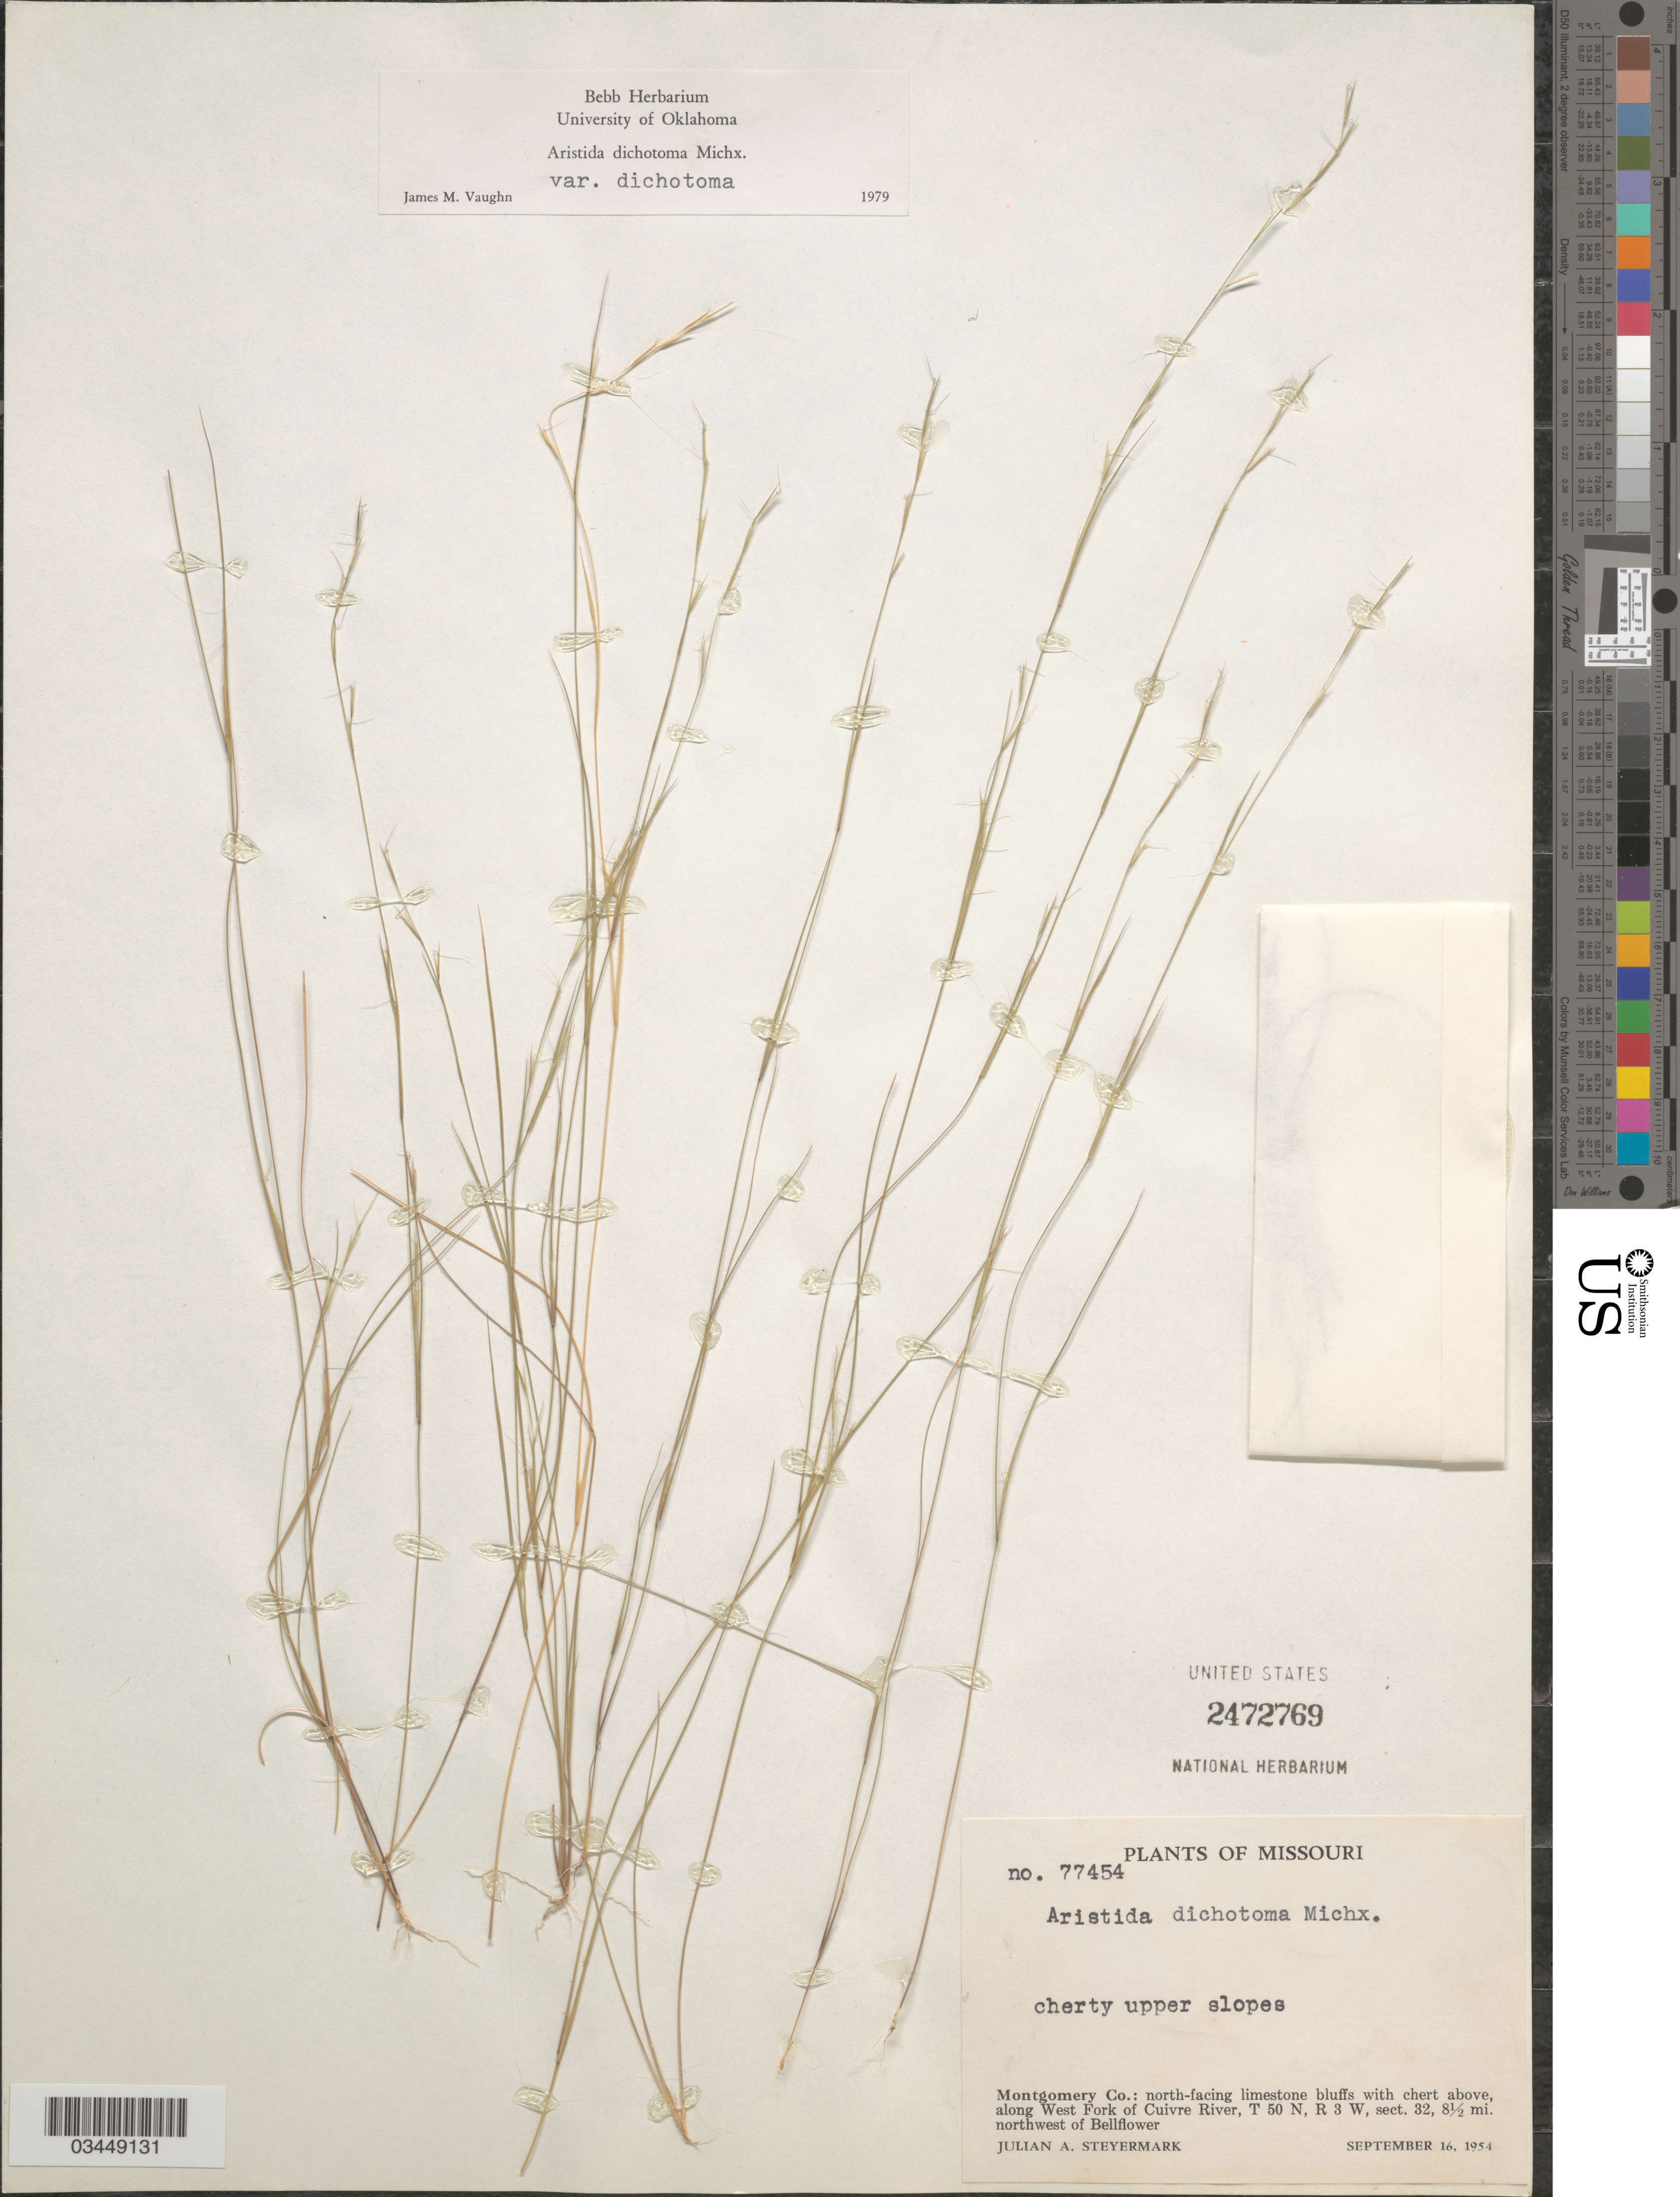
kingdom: Plantae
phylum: Tracheophyta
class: Liliopsida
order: Poales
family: Poaceae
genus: Aristida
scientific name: Aristida dichotoma var. dichotoma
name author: Michx.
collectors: J. Steyermark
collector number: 77454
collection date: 1954-09-16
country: United States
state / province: Missouri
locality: Cherty upper slopes. Montgomery Co.: north-facing limestone bluffs with chert above, along West Fork of Cuivre River, T 50 N, R 3 W, sect. 32, 8½ mi. northwest of Bellflower.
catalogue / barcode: US 2472769